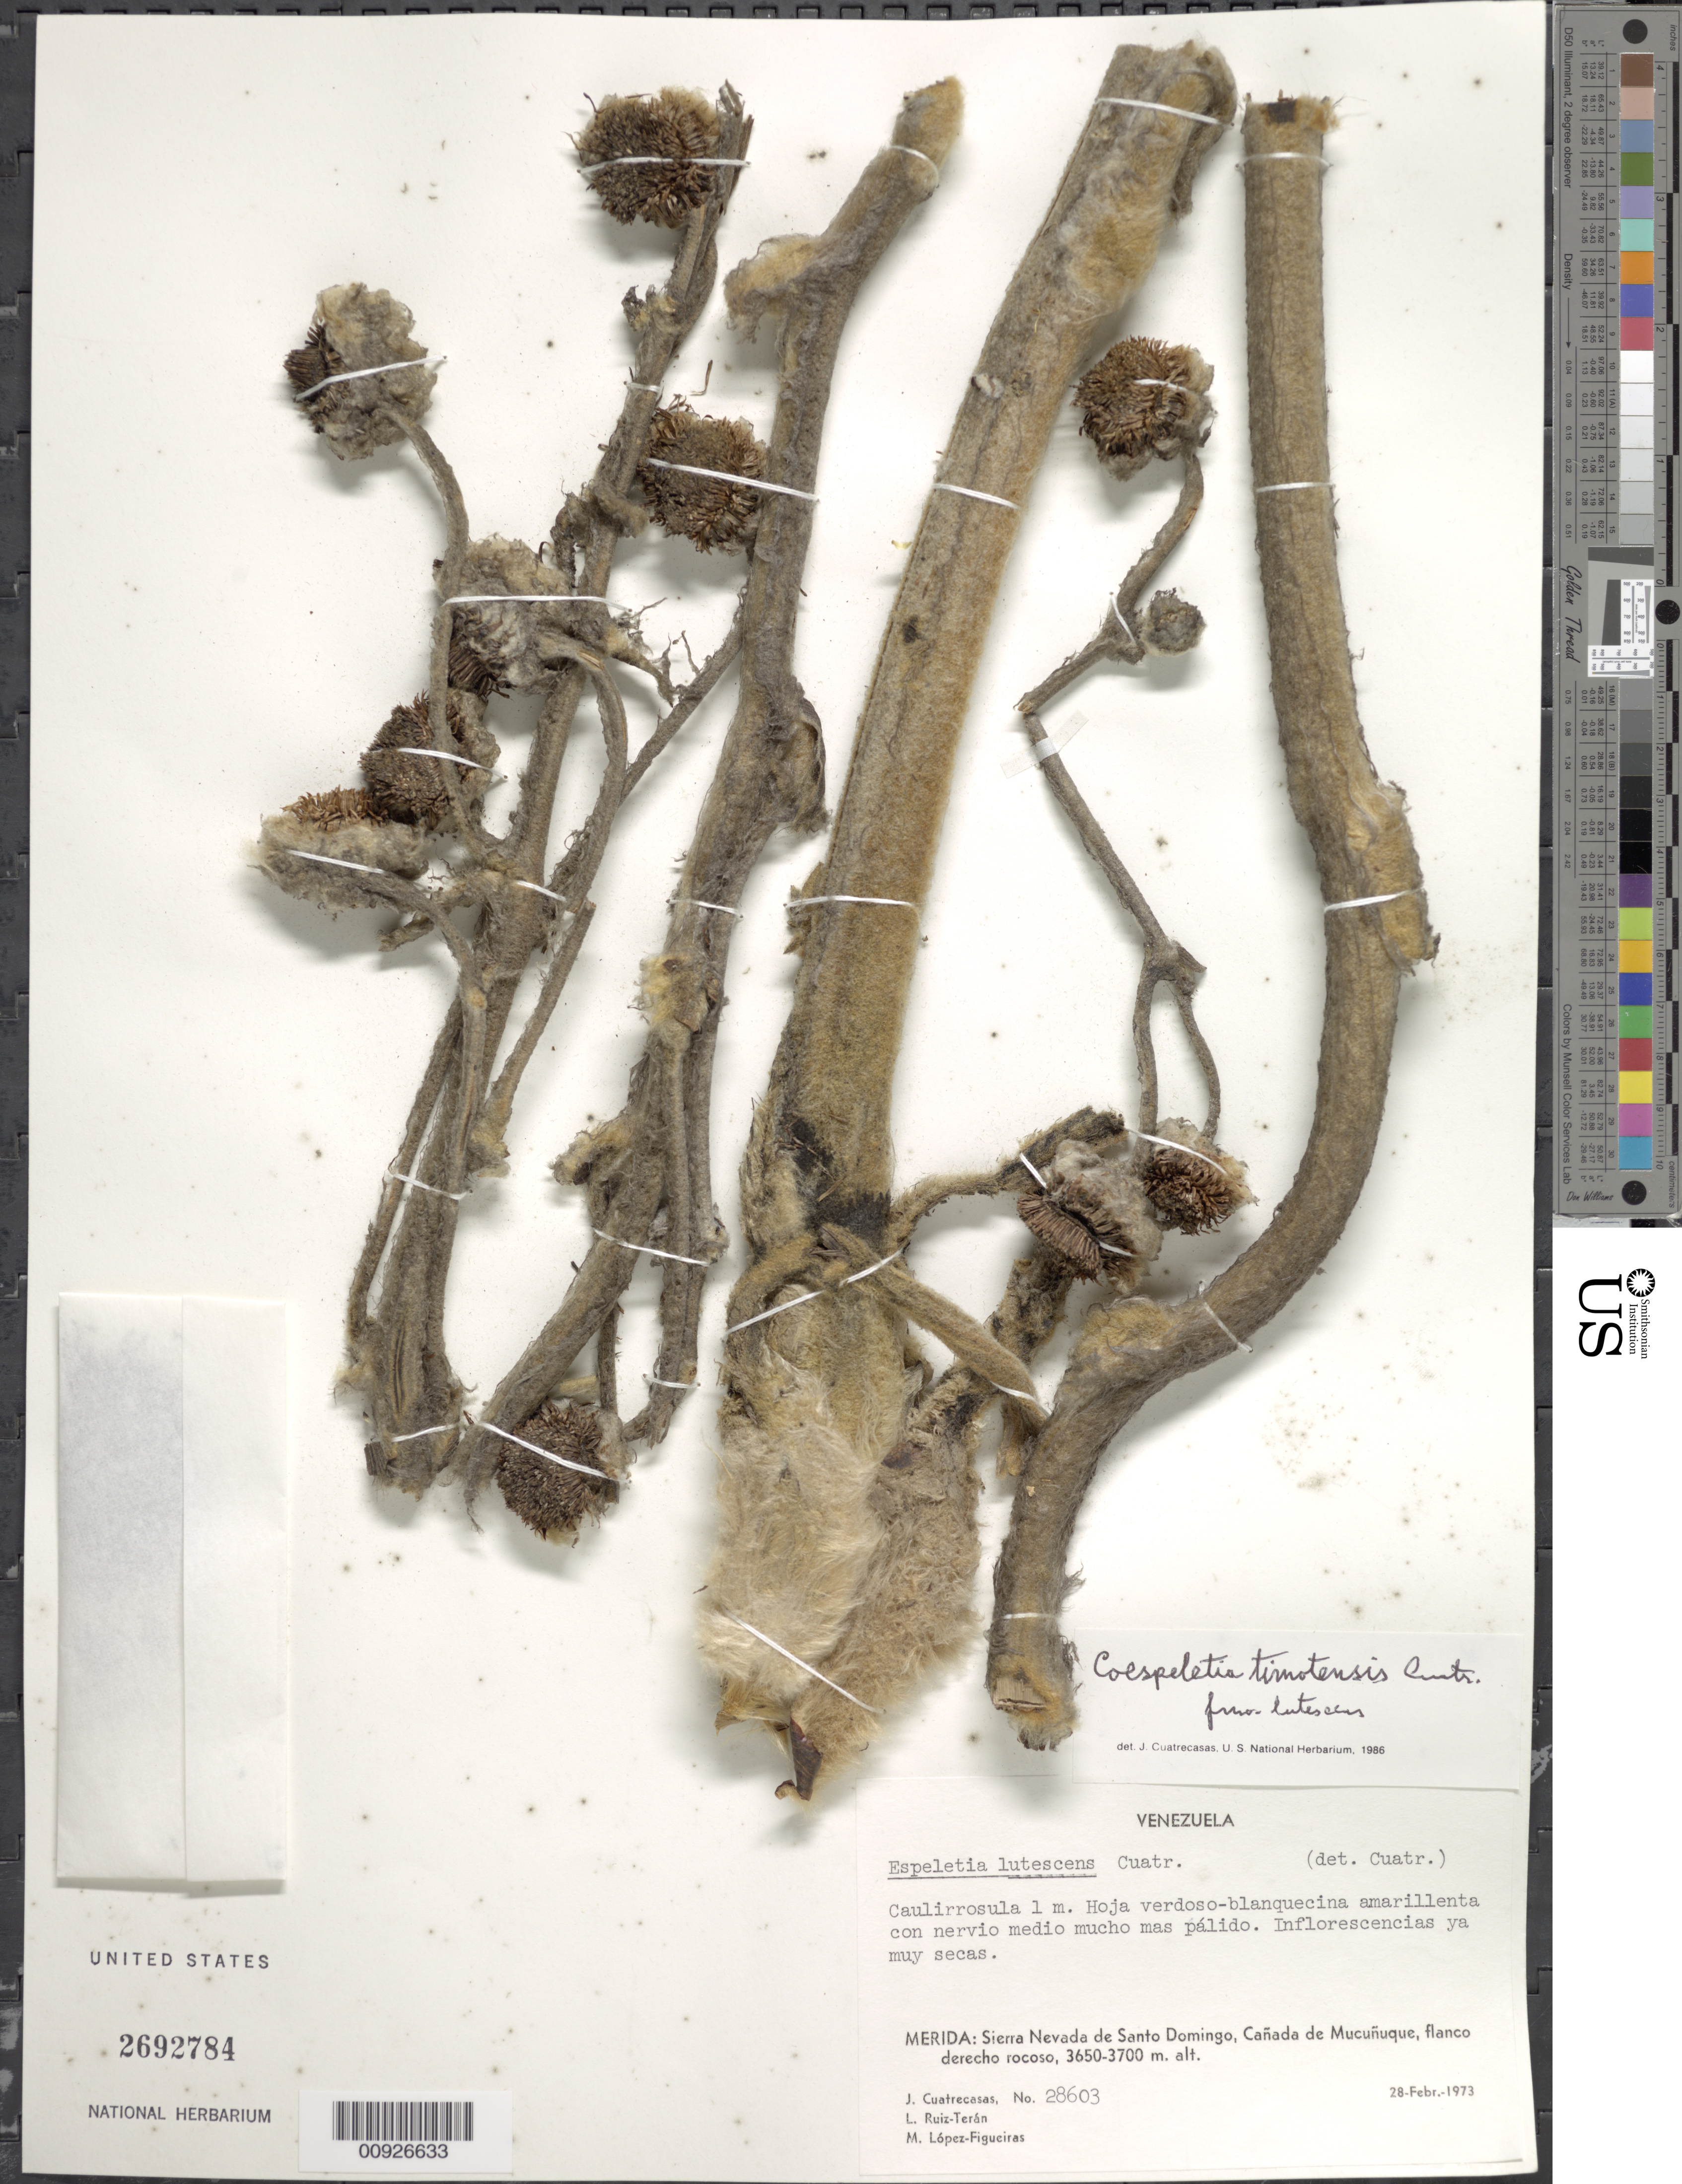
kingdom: Plantae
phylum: Tracheophyta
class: Magnoliopsida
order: Asterales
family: Asteraceae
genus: Coespeletia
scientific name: Coespeletia timotensis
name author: (Cuatrec.) Cuatrec.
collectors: J. Cuatrecasas, L. E. Ruíz-Terán & M. López Figueiras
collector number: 28603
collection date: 1973-02-28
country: Venezuela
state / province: Mérida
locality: Sierra Nevada de Santo Domingo, Cañada de Mucuñuque, flanco derecho rocoso.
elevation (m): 3650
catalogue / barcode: US 2692784